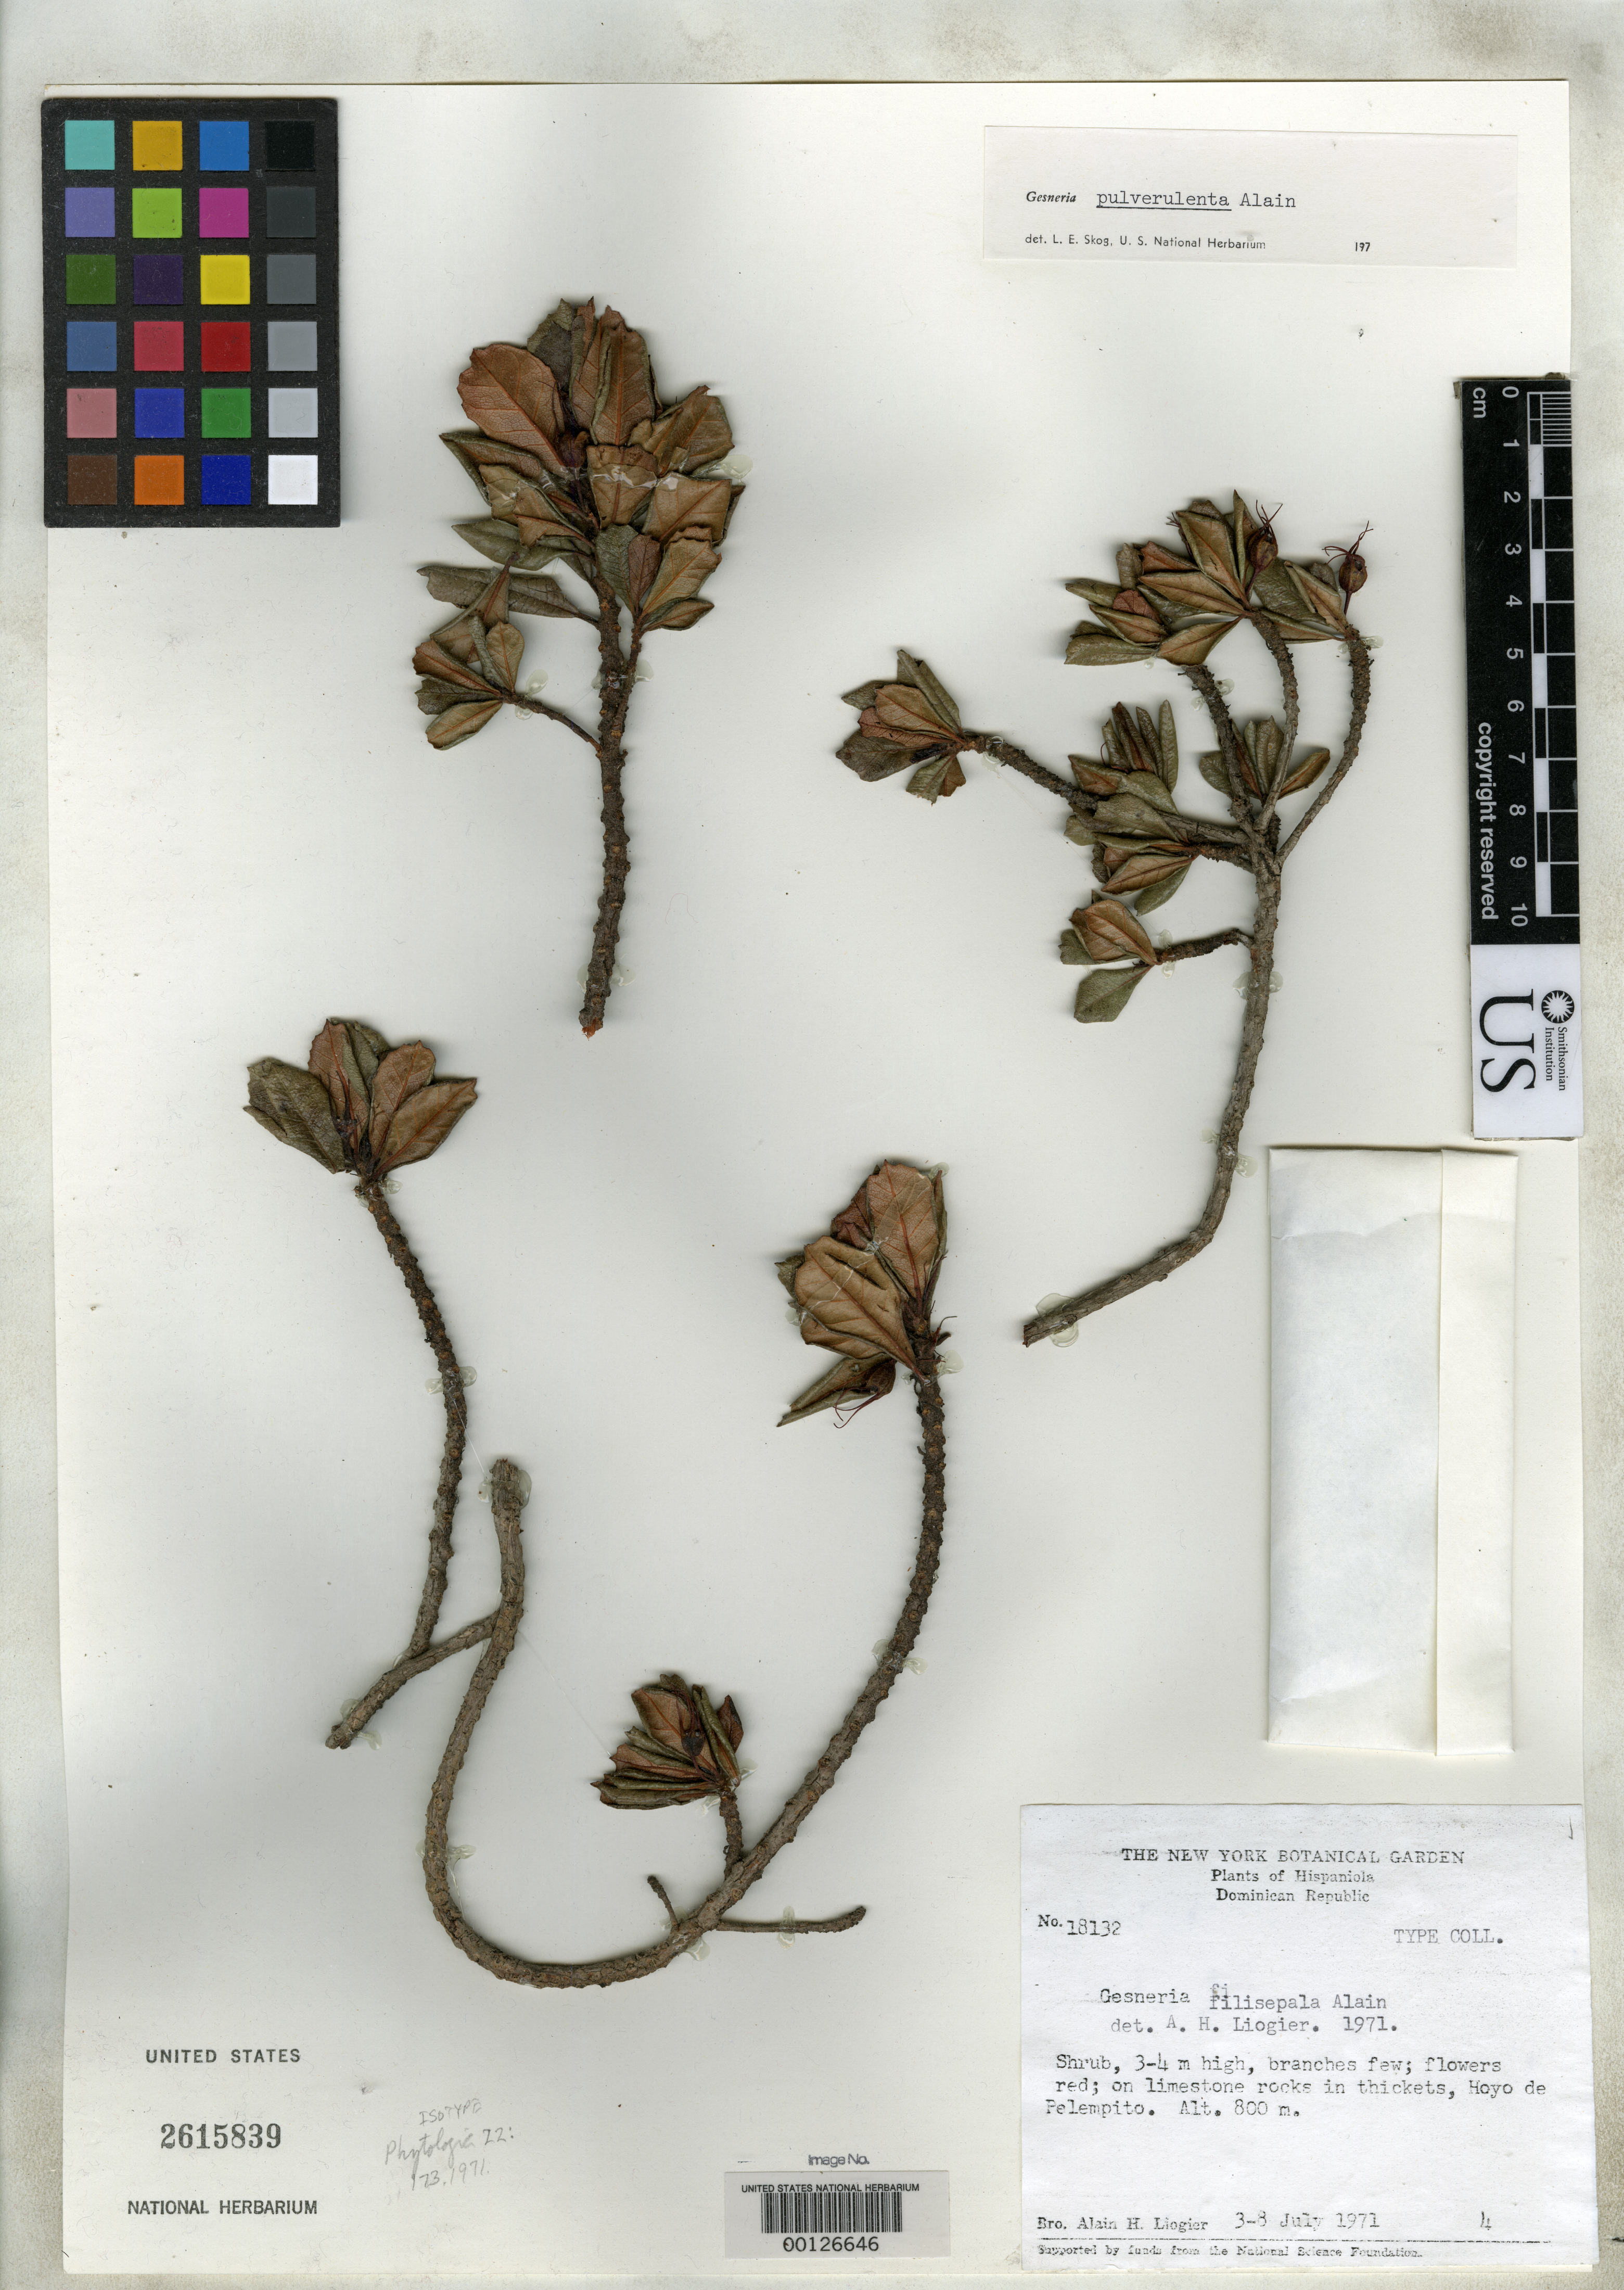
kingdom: Plantae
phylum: Tracheophyta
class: Magnoliopsida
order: Lamiales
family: Gesneriaceae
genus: Gesneria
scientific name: Gesneria filisepala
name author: Alain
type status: Isotype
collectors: A. H. Liogier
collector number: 18132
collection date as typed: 03 Jul 1971 to 08 Jul 1971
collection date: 1971-07-03/1971-07-08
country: Dominican Republic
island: Hispaniola Island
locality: Hoyo de Pelempito.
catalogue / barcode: US 2615839